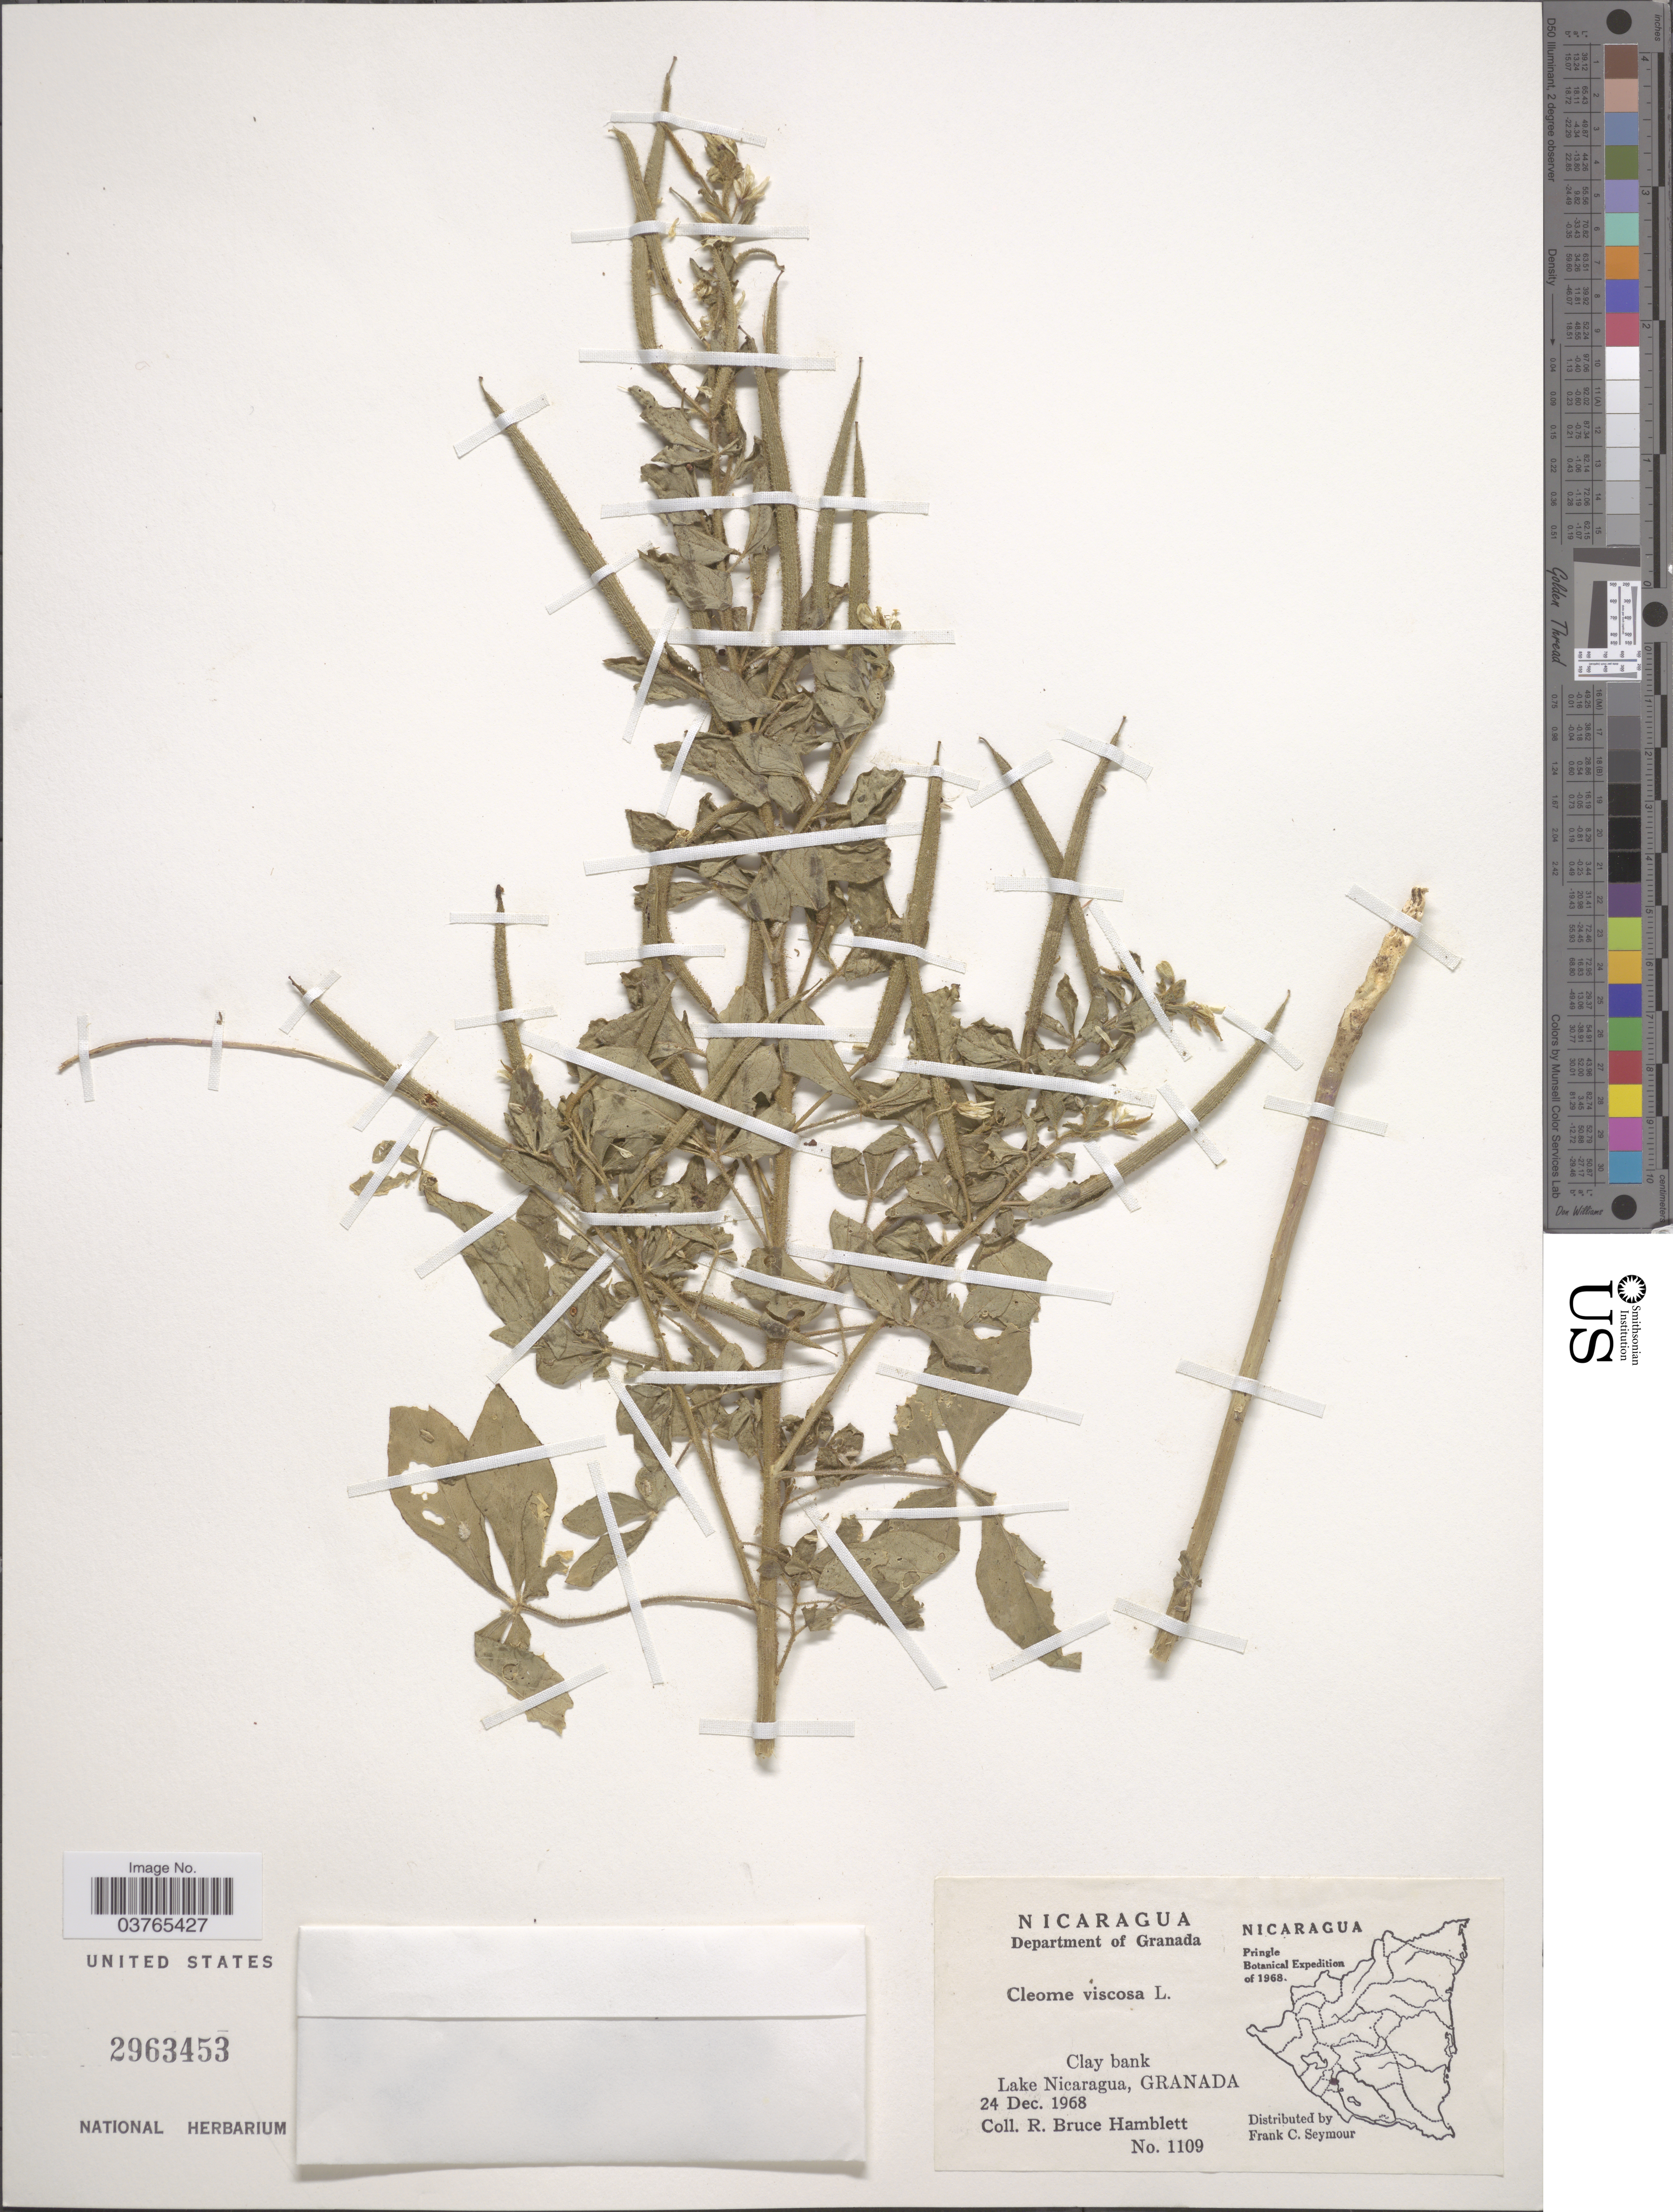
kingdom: Plantae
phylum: Tracheophyta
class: Magnoliopsida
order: Brassicales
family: Cleomaceae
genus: Arivela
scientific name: Arivela viscosa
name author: (L.) Raf.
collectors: R. Hamblett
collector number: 1109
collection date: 1968-12-24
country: Nicaragua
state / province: Granada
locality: Department of Granada. Lake Nicaragua.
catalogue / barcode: US 2963453